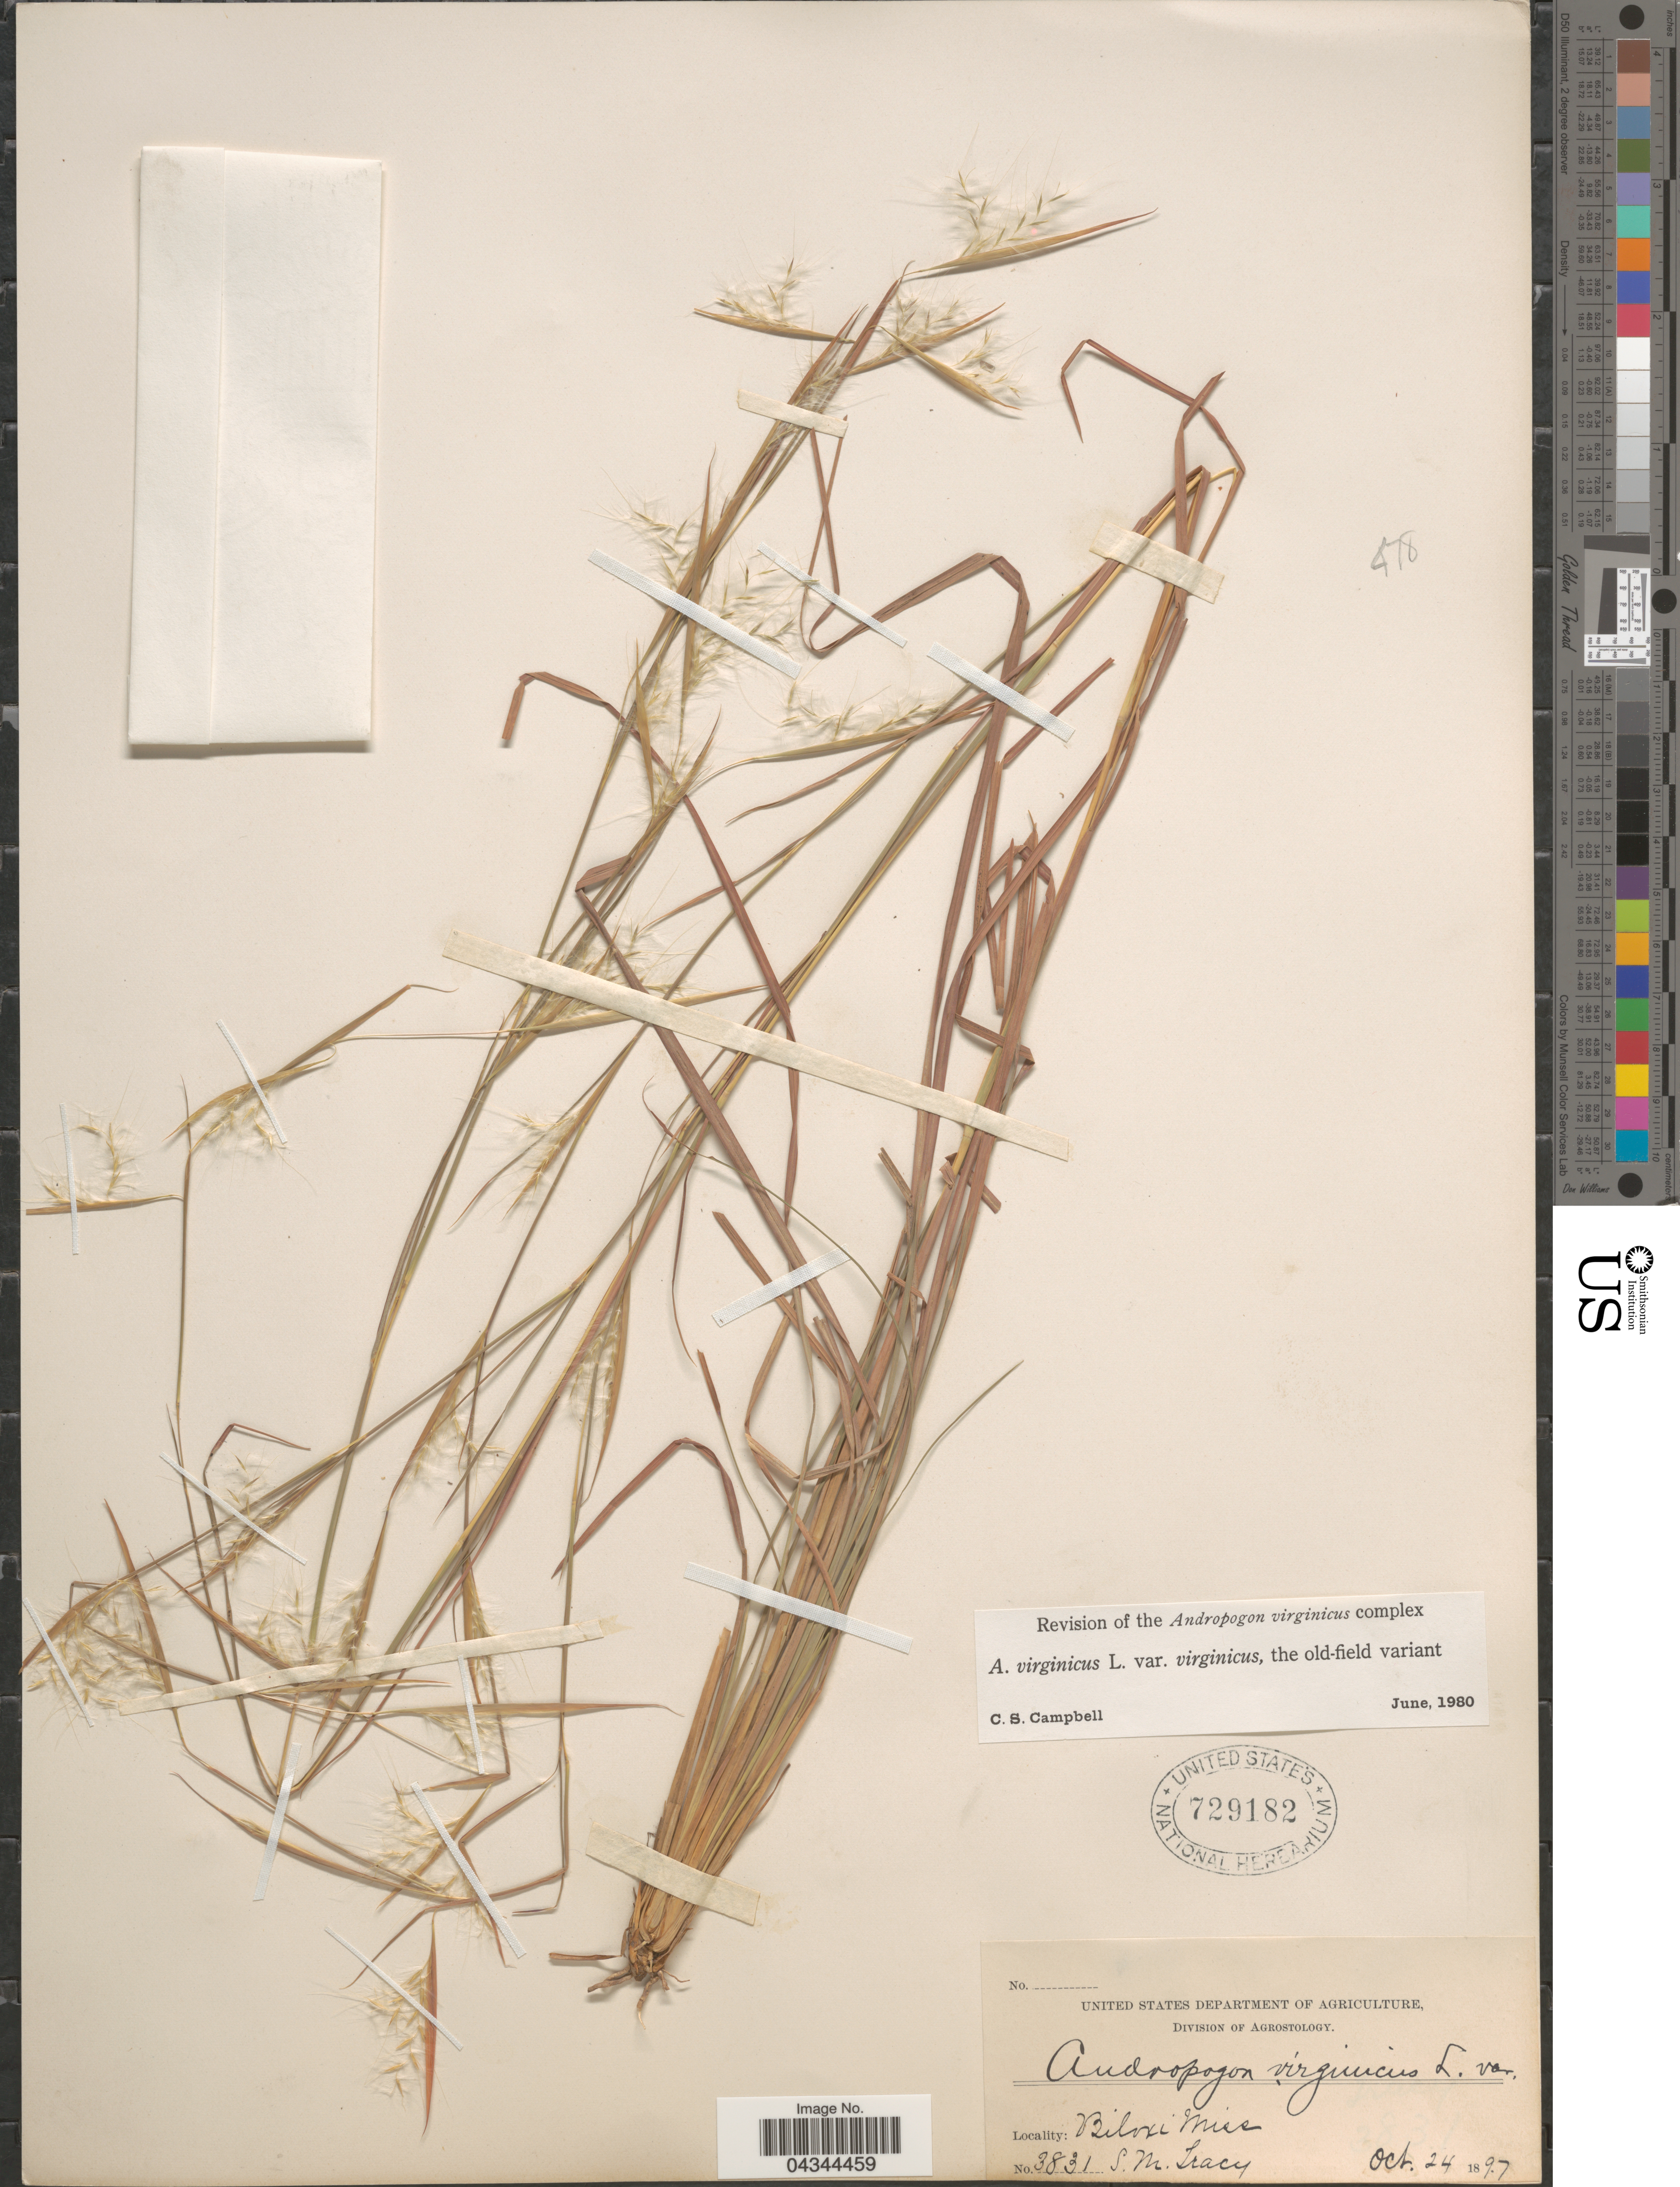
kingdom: Plantae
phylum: Tracheophyta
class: Liliopsida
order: Poales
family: Poaceae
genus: Andropogon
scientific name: Andropogon virginicus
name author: L.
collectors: S. M. Tracy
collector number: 3831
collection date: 1897-10-24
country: United States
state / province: Mississippi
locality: Biloxi.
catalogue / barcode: US 729182